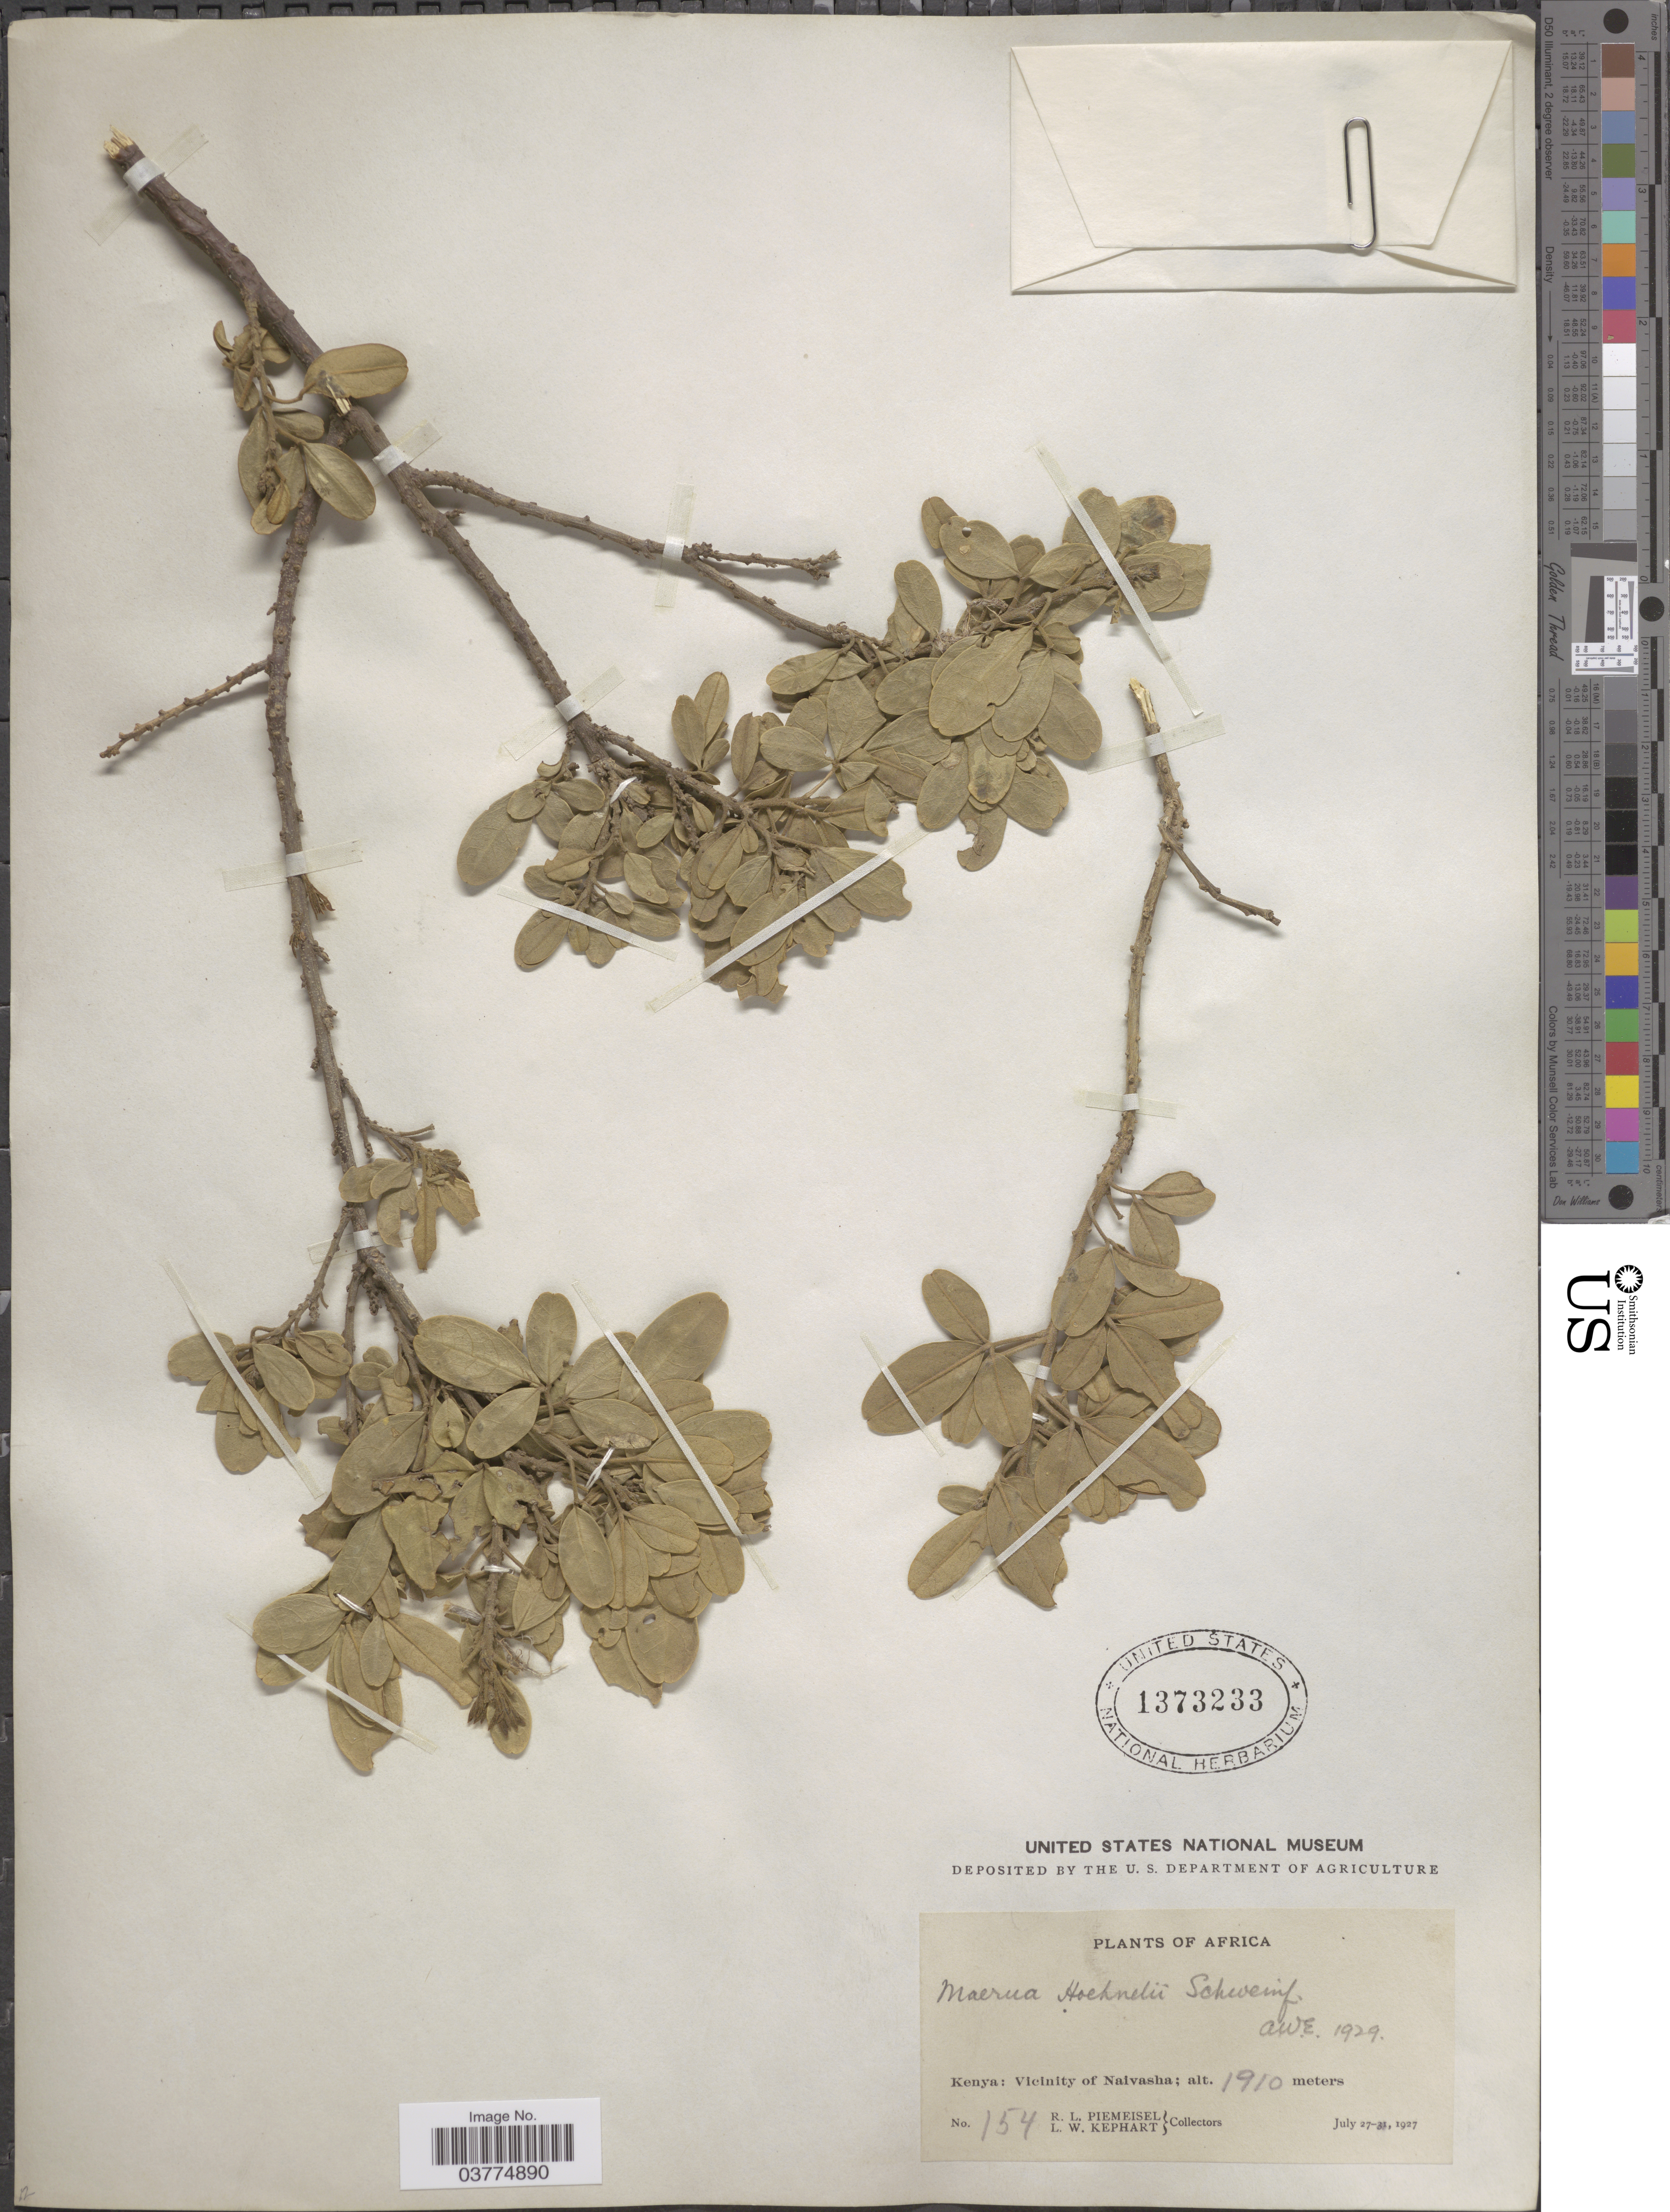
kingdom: Plantae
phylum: Tracheophyta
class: Magnoliopsida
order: Brassicales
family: Capparaceae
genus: Maerua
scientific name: Maerua hoehnelii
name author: Schweinf.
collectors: R. L. Piemeisel & L. W. Kephart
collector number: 154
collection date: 1927-07-27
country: Kenya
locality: Vicinity of Naivasha.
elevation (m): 1910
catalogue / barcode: US 1373233